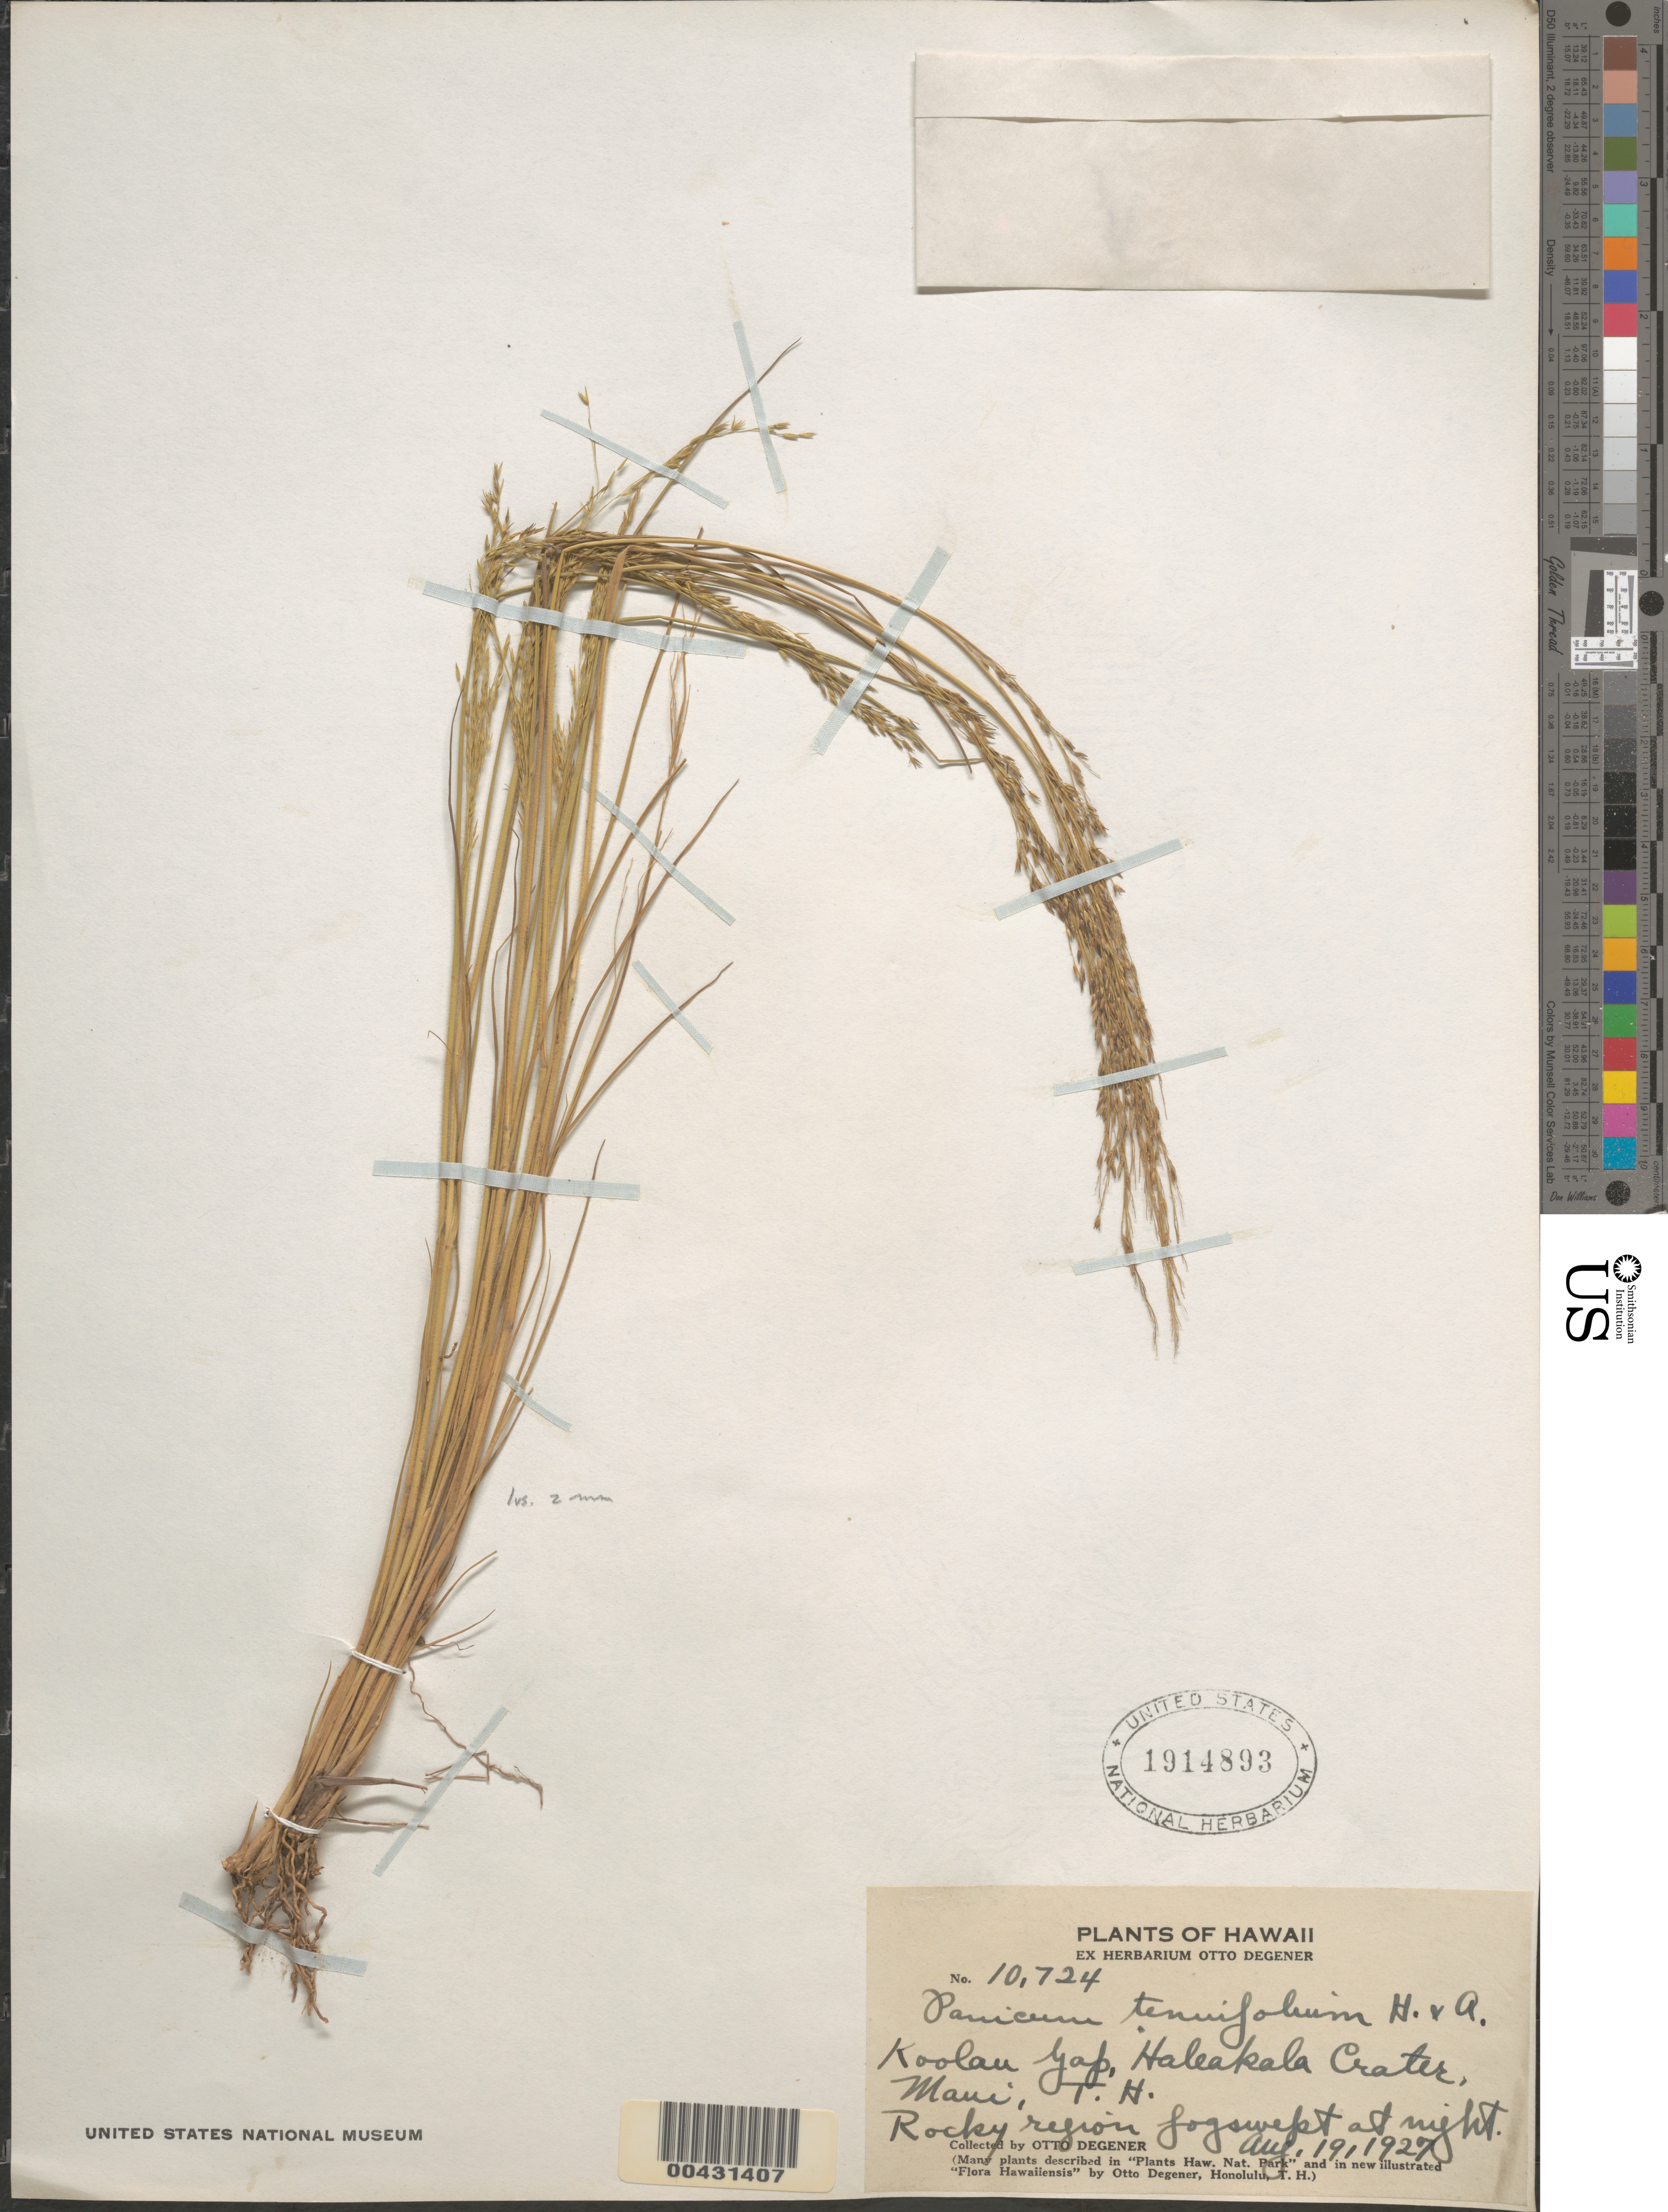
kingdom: Plantae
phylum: Tracheophyta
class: Liliopsida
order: Poales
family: Poaceae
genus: Panicum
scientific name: Panicum tenuifolium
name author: Hook. & Arn.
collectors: O. Degener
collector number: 10724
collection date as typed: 19 Aug 1927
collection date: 1927-08-19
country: United States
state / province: Hawaii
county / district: Maui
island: Maui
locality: Koolau Gap, Haleakala Crater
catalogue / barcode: US 1914893